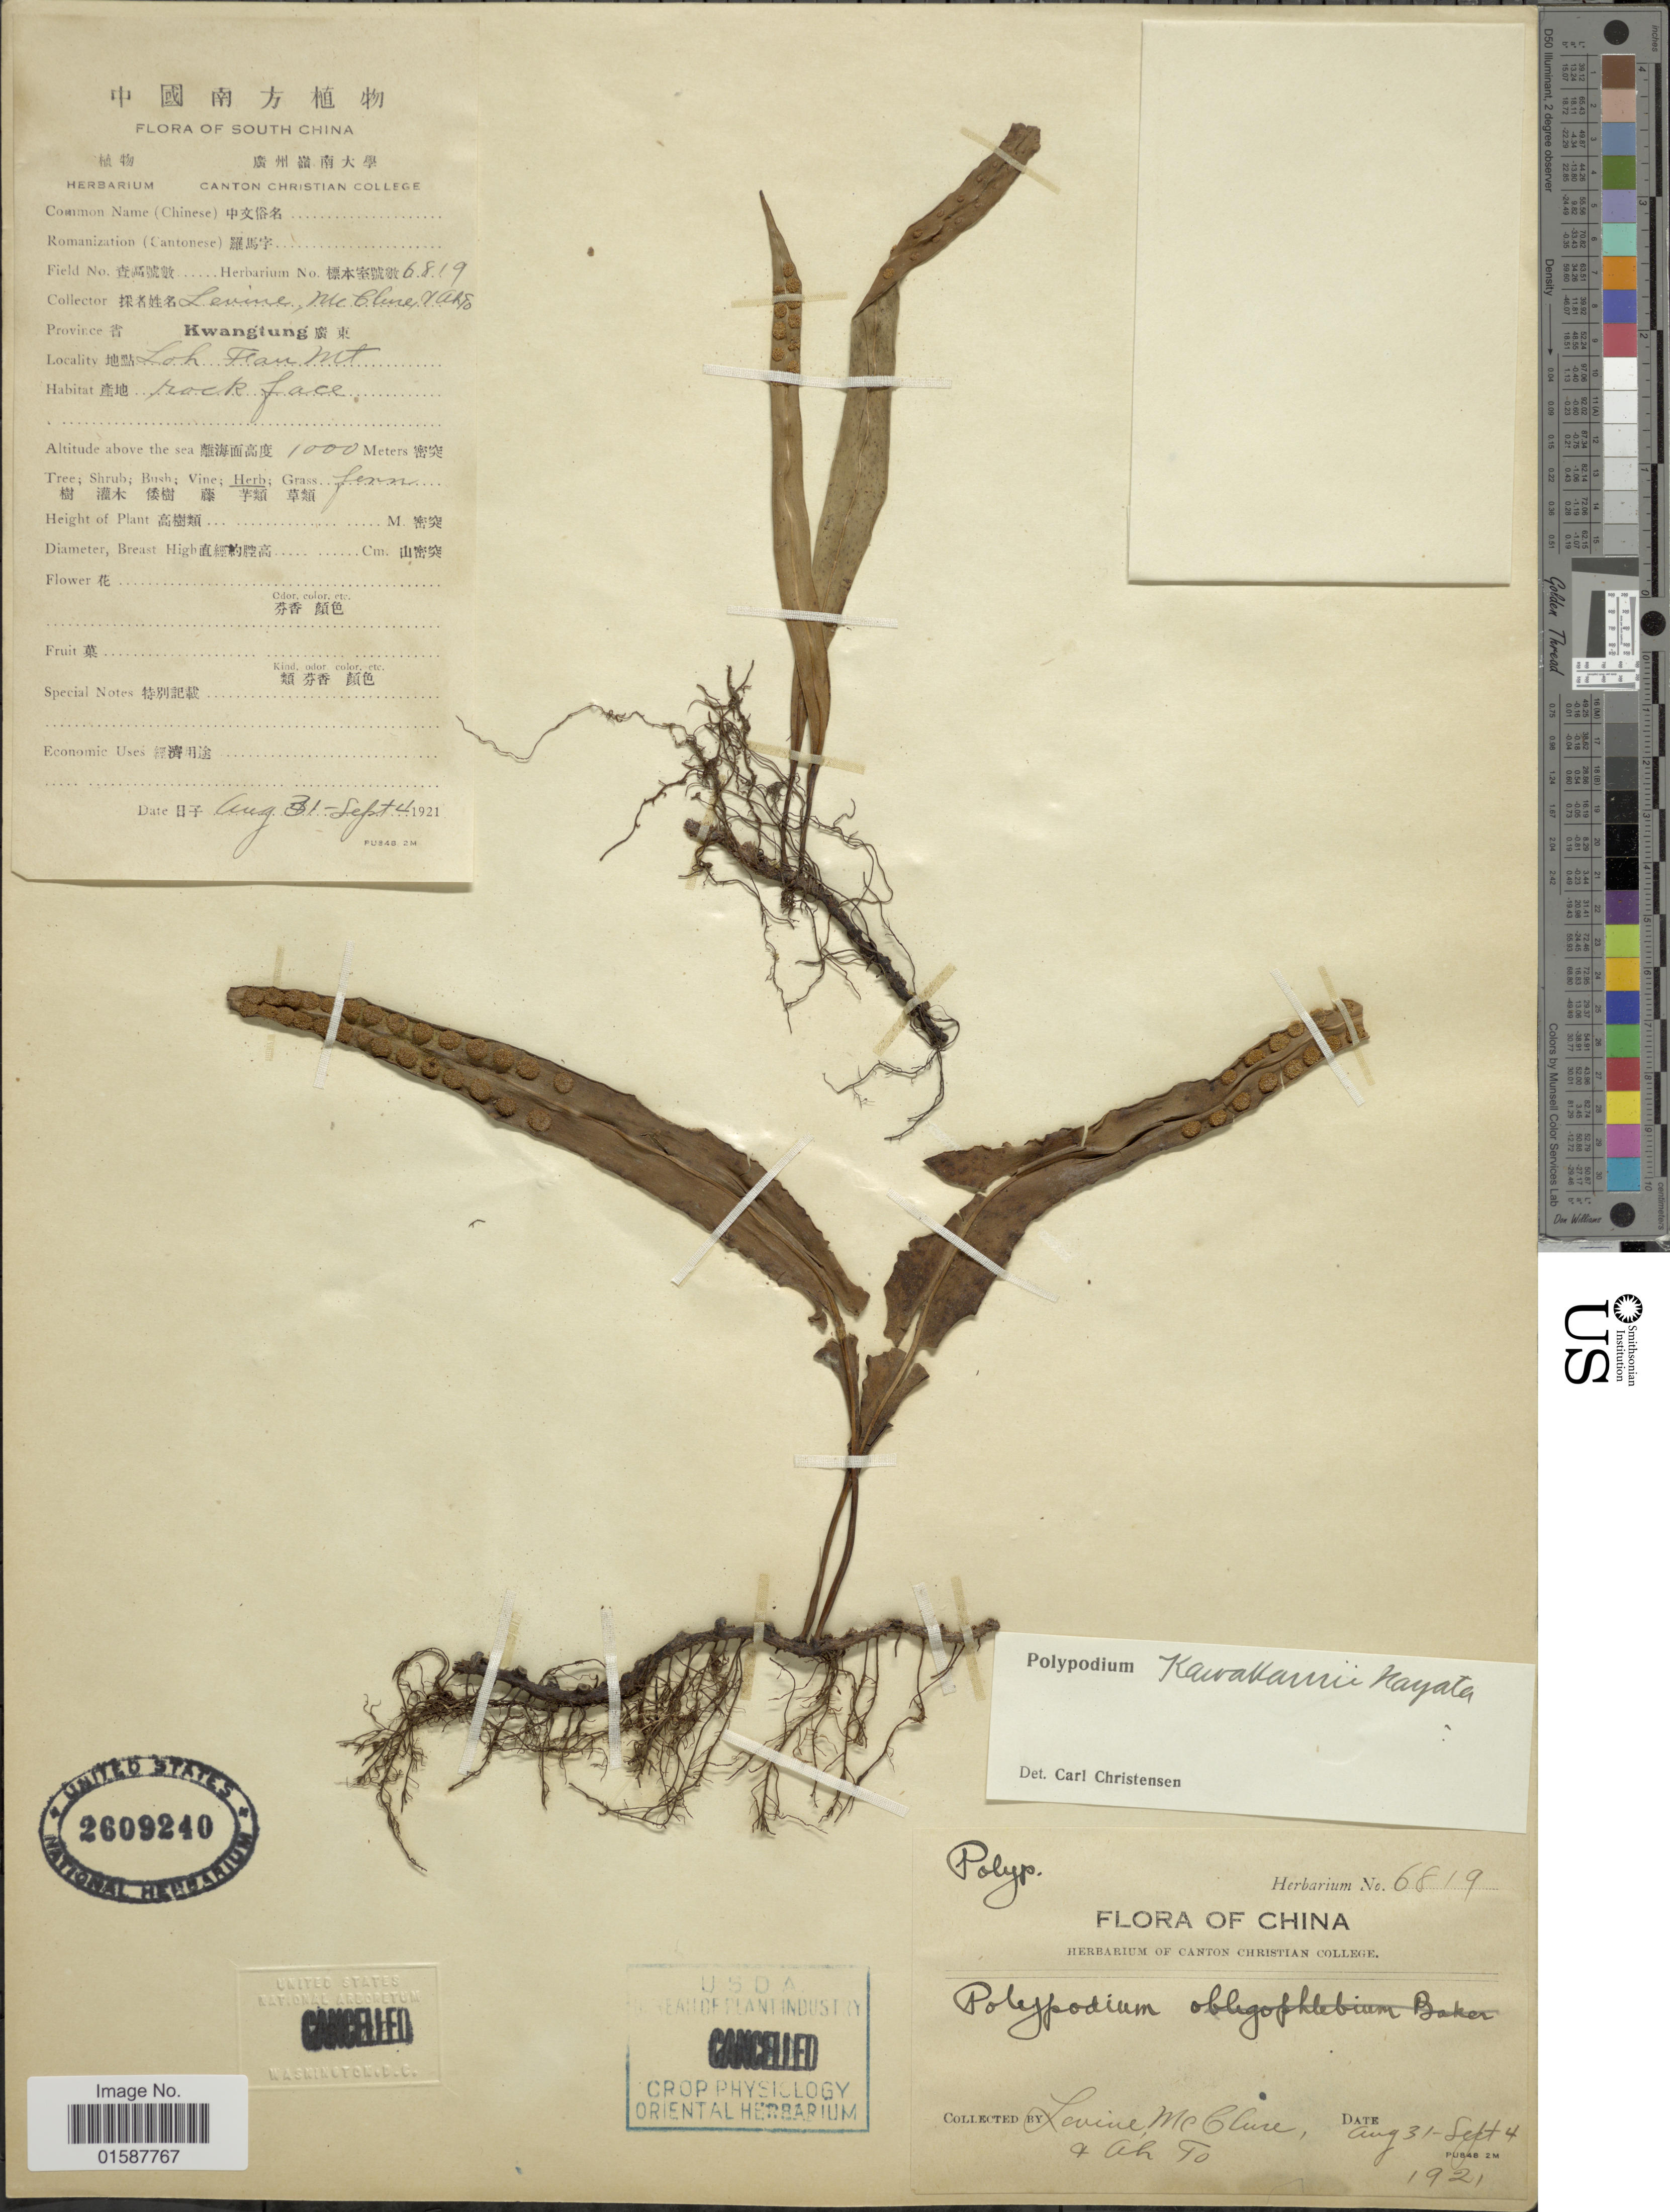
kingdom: Plantae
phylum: Tracheophyta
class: Polypodiopsida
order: Polypodiales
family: Polypodiaceae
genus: Lepisorus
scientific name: Lepisorus kawakamii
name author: (Hayata) Tagawa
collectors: -. Levine, McClure, -- & Ah Fo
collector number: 6819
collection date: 1921-08-31/1921-09-04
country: China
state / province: Guangdong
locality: Province Kwangtung, Loh Fau Mt.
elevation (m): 1000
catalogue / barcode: US 2609240